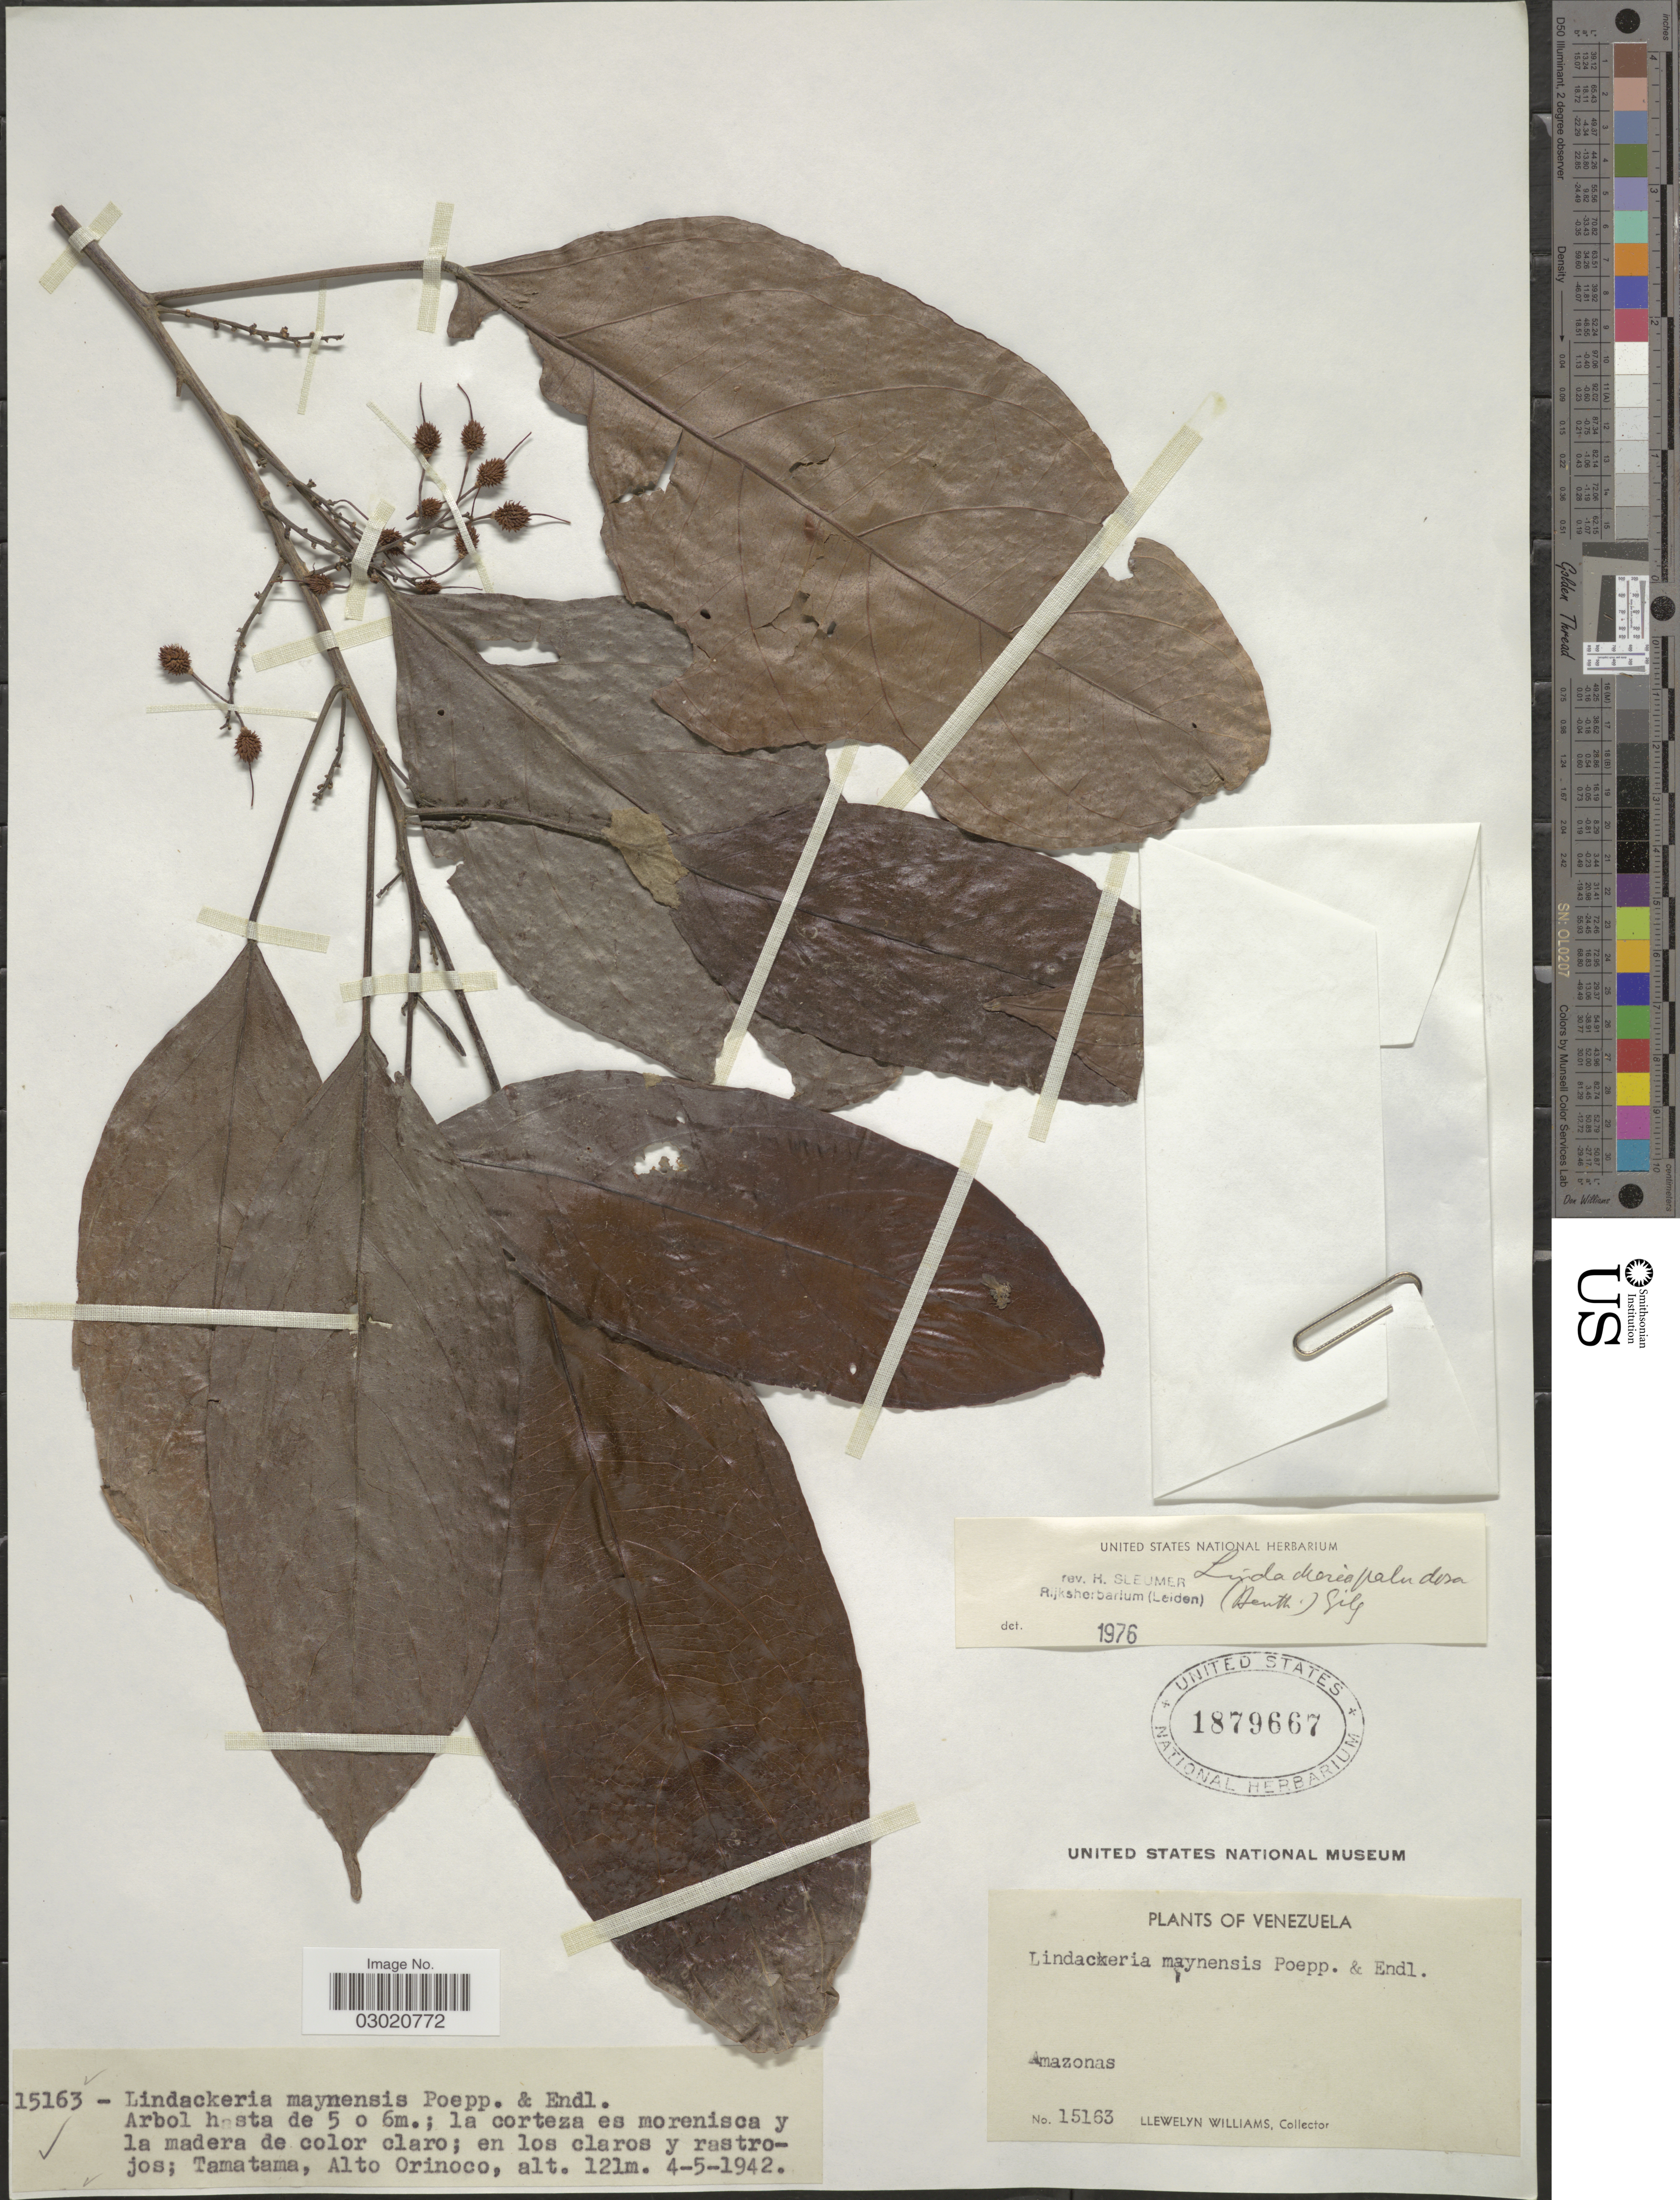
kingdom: Plantae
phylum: Tracheophyta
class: Magnoliopsida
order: Malpighiales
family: Achariaceae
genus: Lindackeria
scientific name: Lindackeria paludosa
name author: (Benth.) Gilg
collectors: Ll. Williams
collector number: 15163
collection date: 1942-05-04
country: Venezuela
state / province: Amazonas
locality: En los claros y rastrojos: Tamatama, Alto Orinoco.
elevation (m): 121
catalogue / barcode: US 1879667